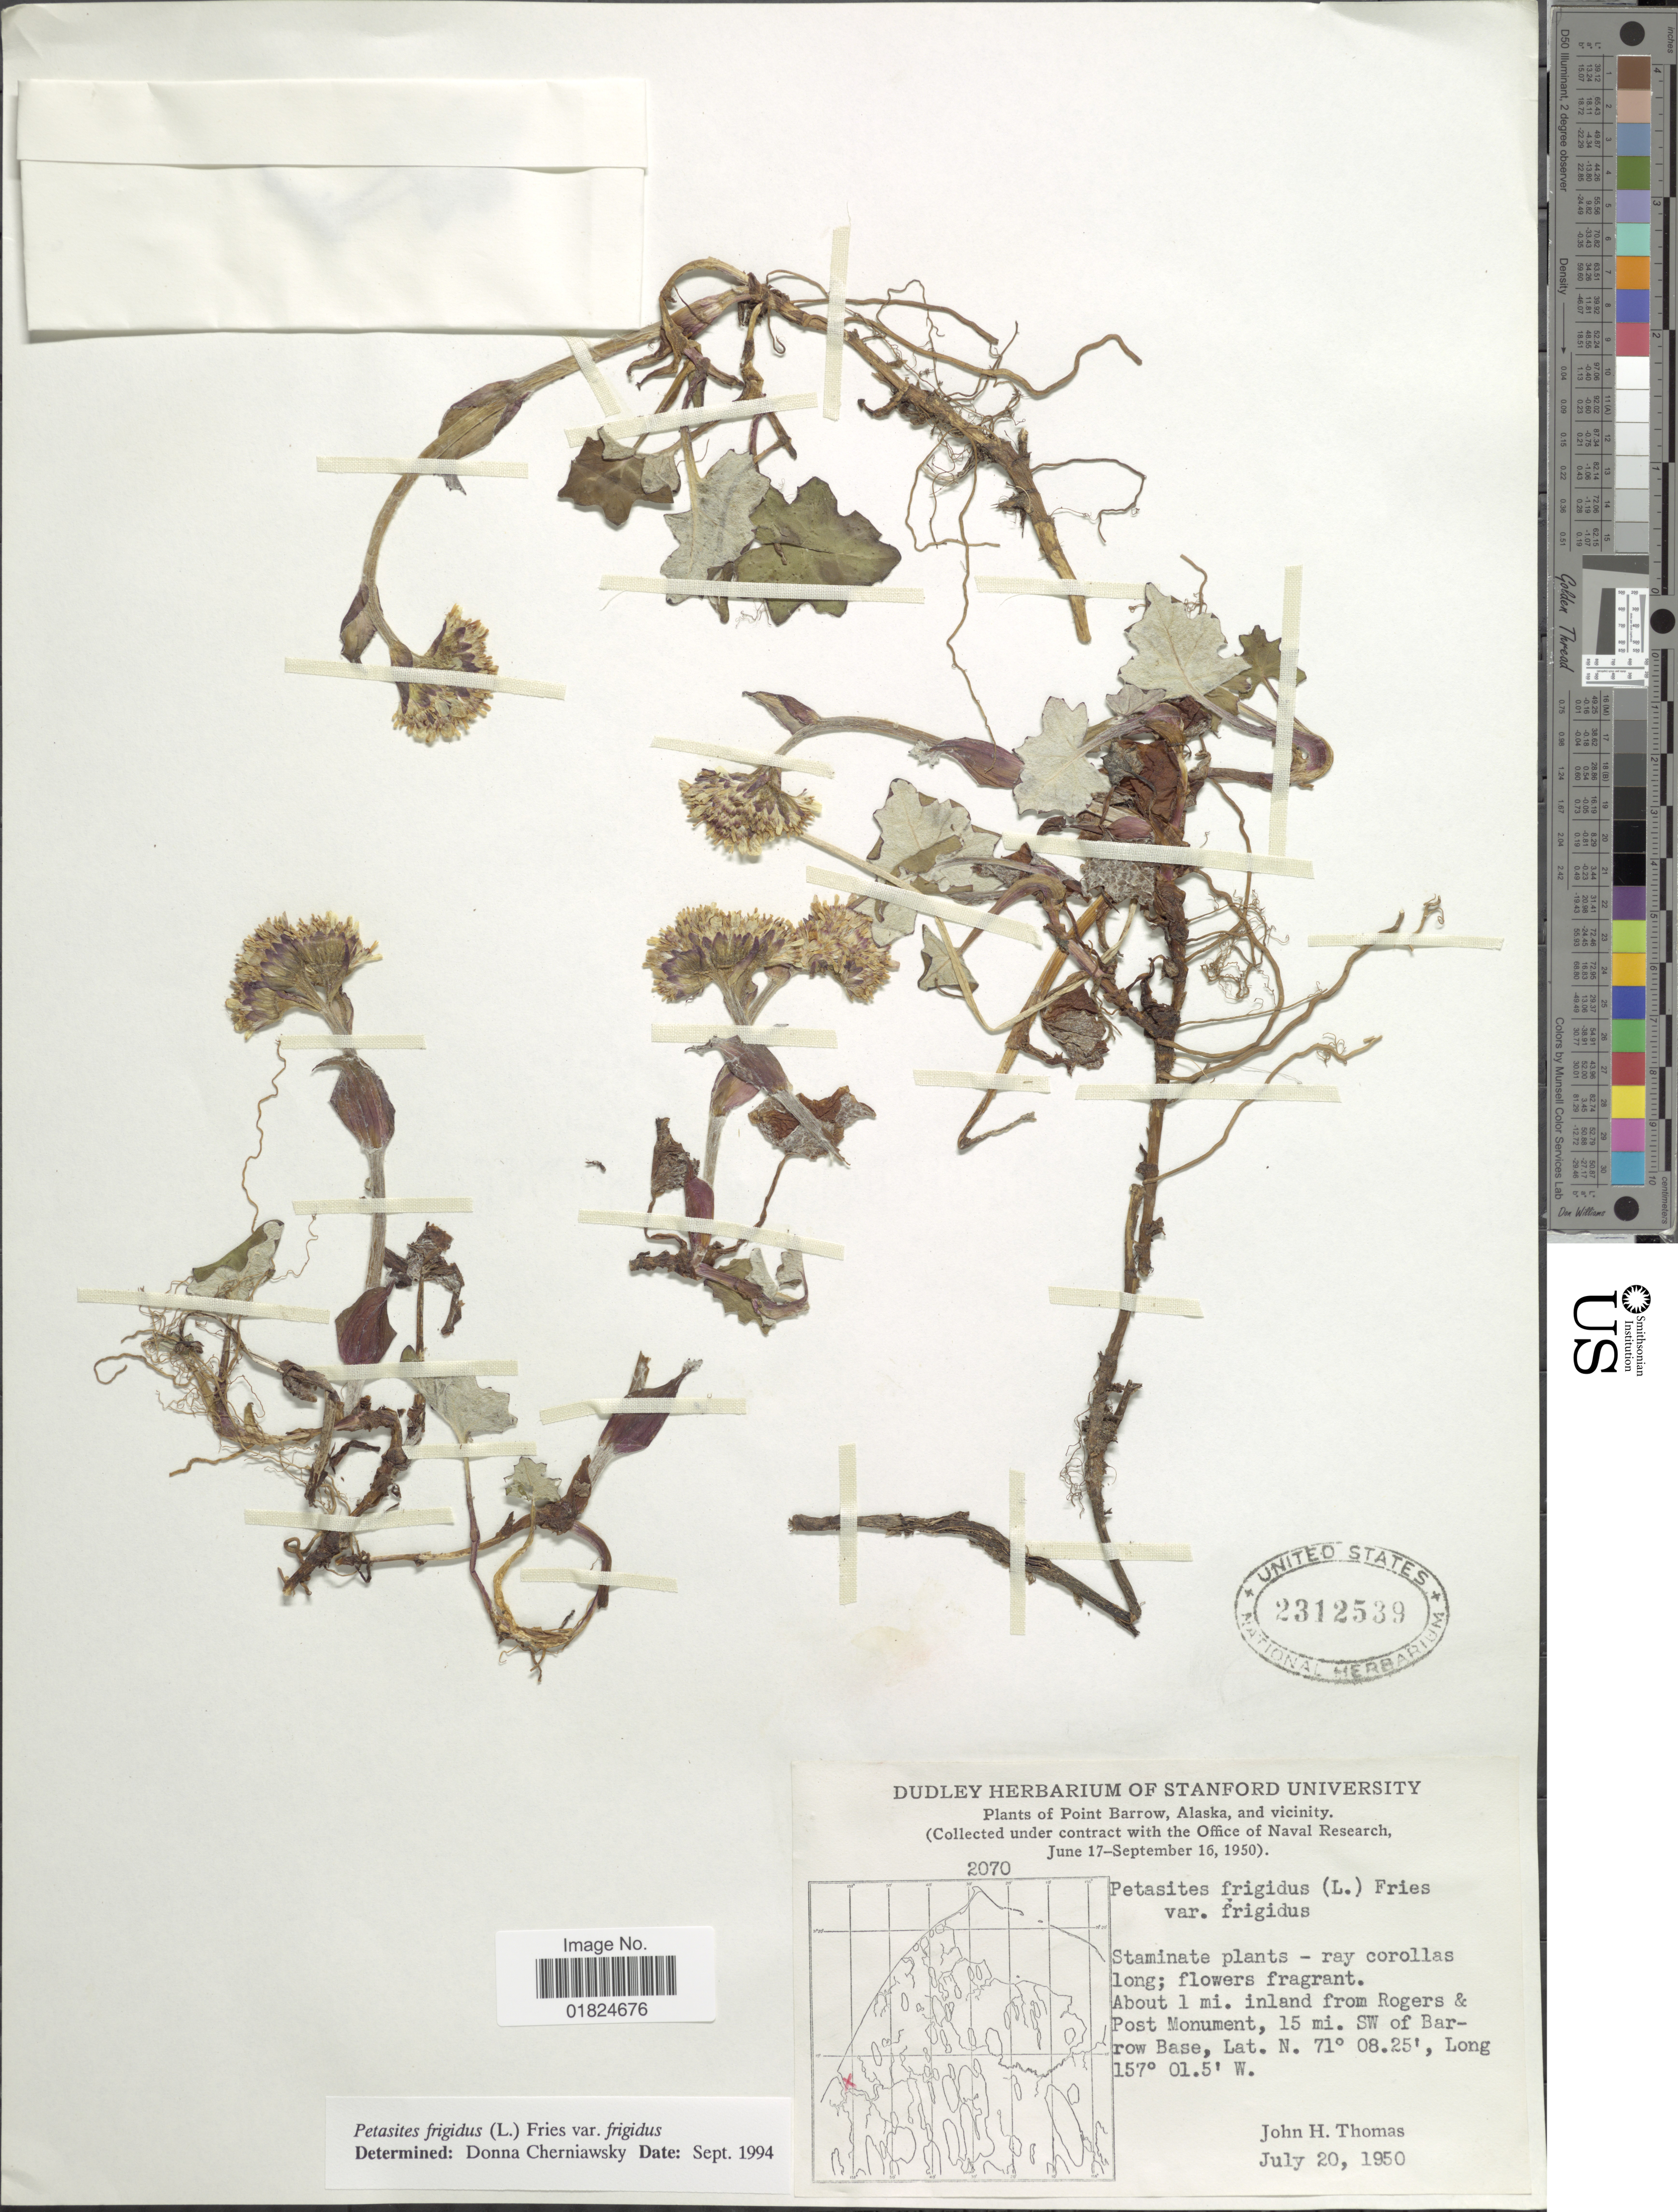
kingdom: Plantae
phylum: Tracheophyta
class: Magnoliopsida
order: Asterales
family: Asteraceae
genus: Petasites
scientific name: Petasites frigidus var. frigidus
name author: (L.) Fr.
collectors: J. H. Thomas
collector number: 2070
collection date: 1950-07-20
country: United States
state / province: Alaska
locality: Point Barrow, Alaska, and vicinity. About 1 mi. inland from Rogers & Post Monument, 15 mi. SW of Barrow Base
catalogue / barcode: US 2312539